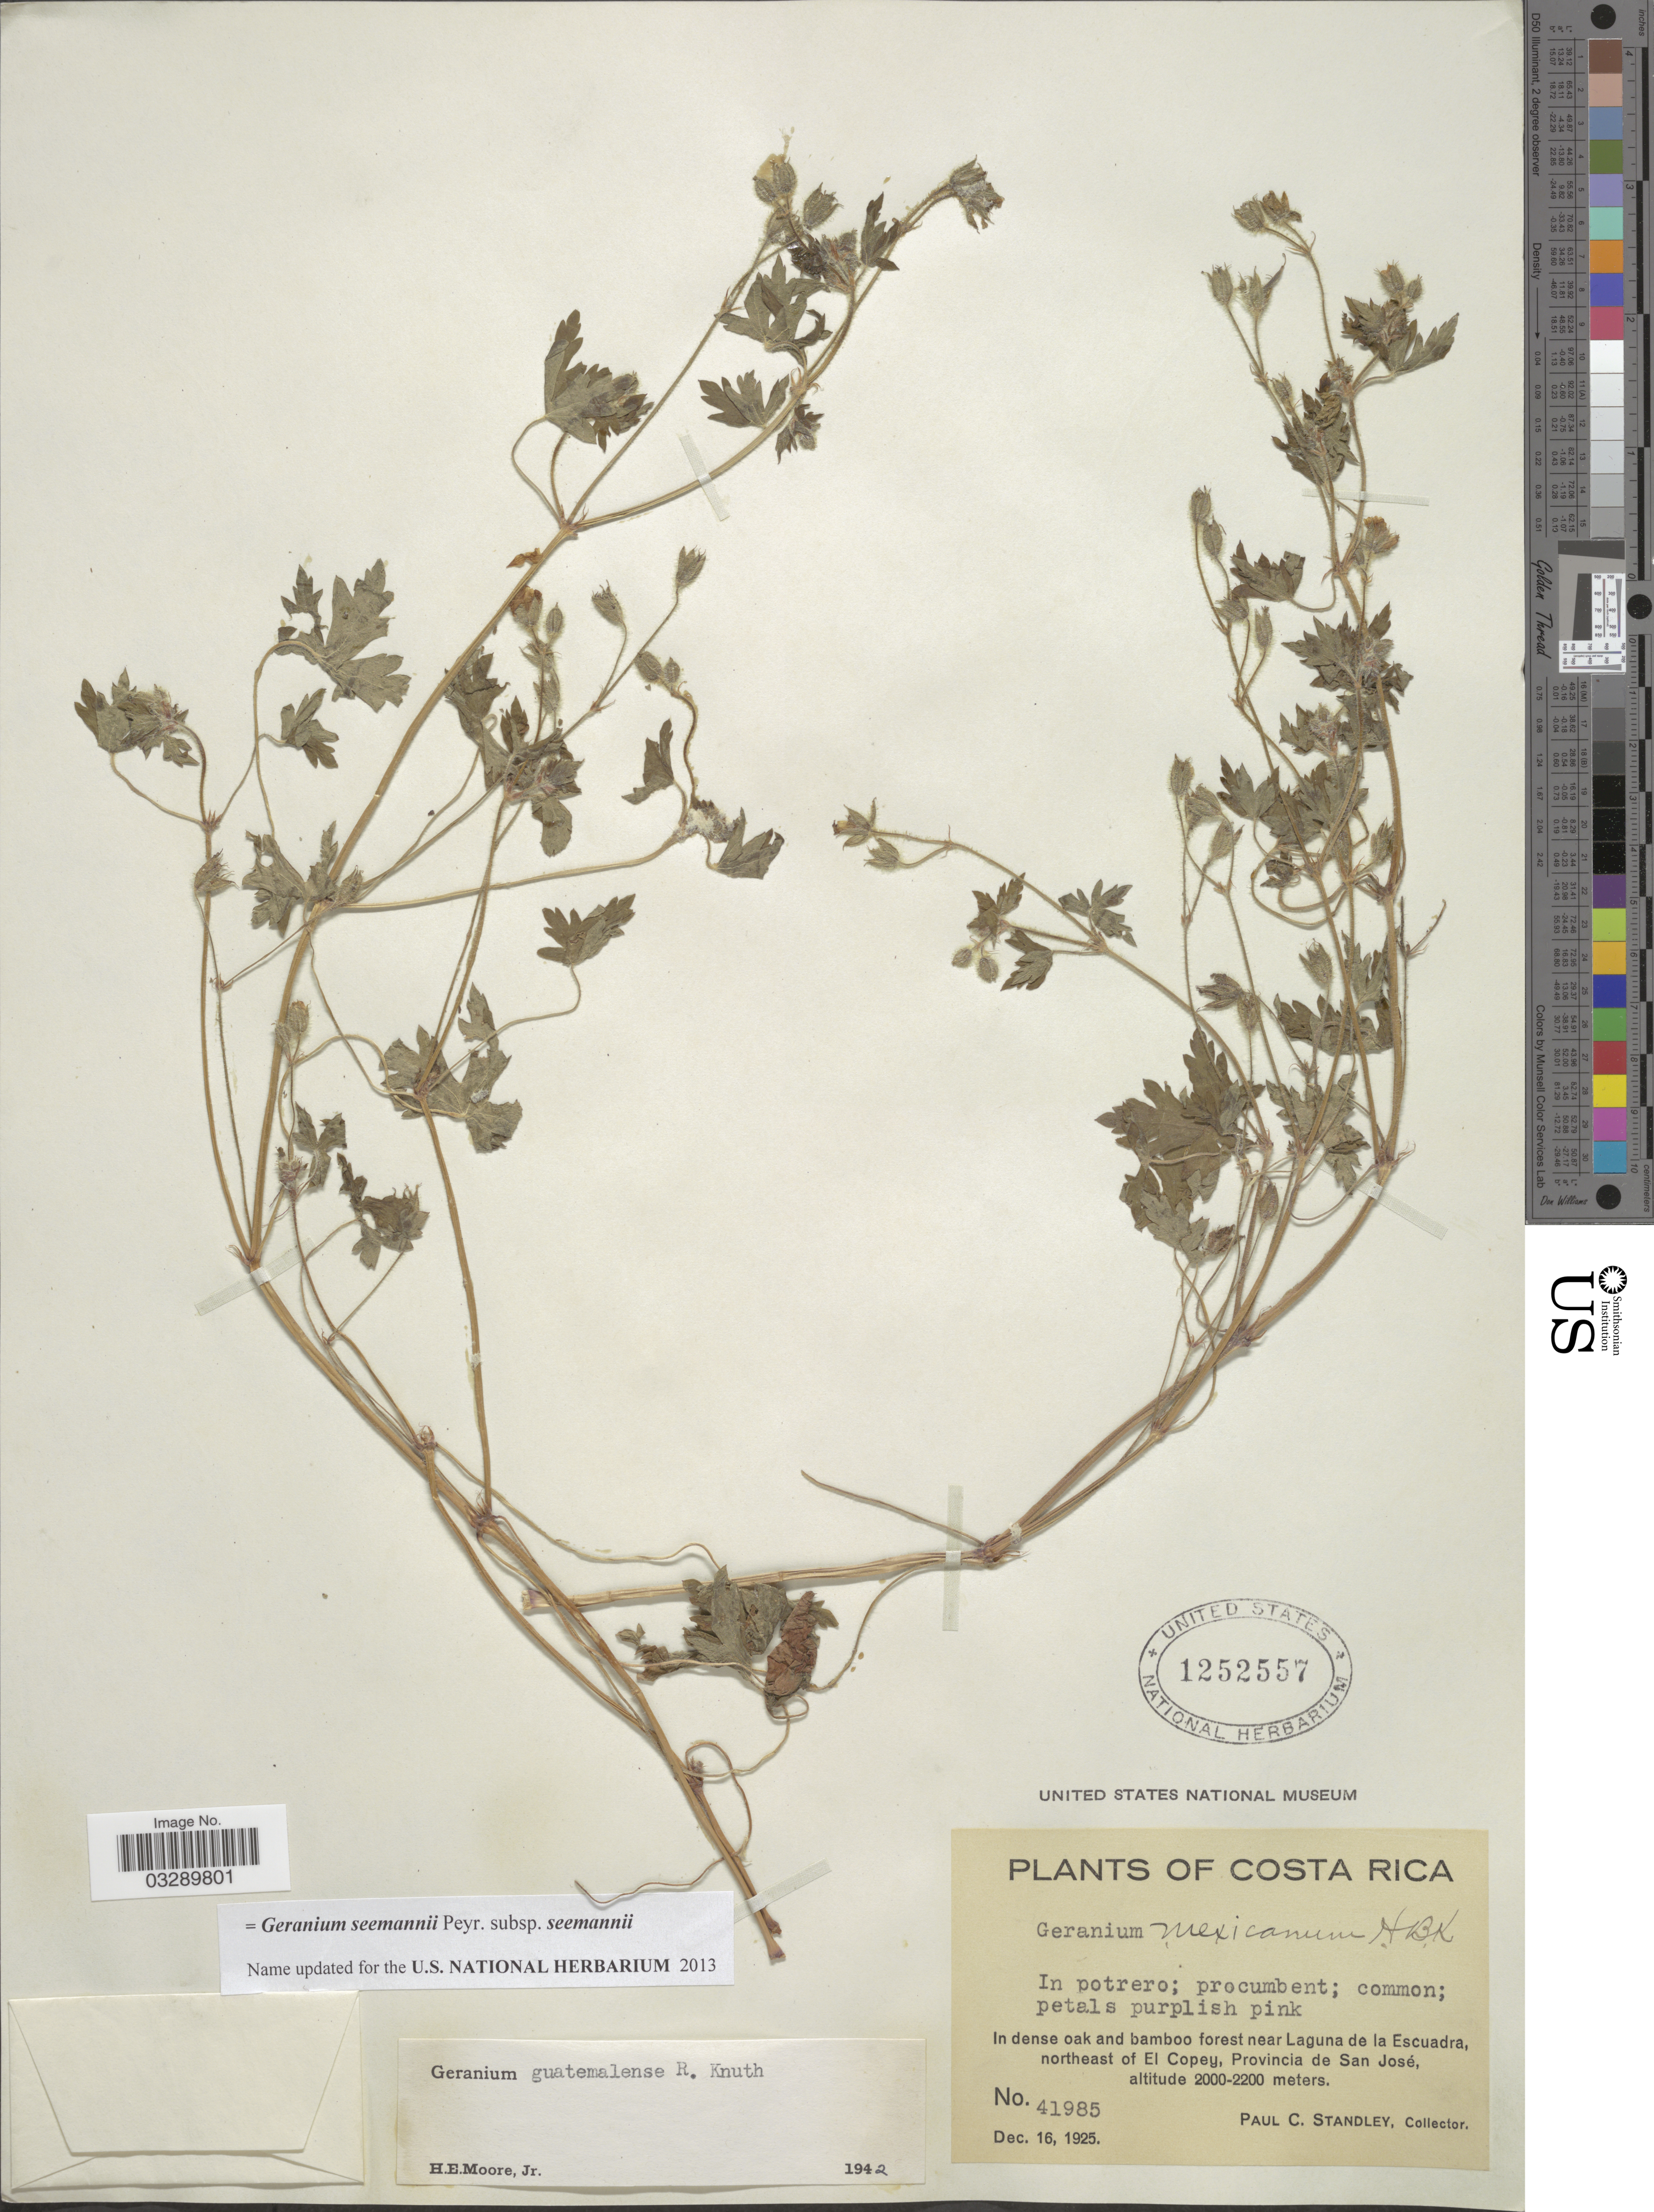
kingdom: Plantae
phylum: Tracheophyta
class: Magnoliopsida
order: Geraniales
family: Geraniaceae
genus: Geranium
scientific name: Geranium seemannii subsp. seemannii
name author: Peyr.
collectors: P. C. Standley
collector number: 41985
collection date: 1925-12-16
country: Costa Rica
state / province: San José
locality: In dense oak and bamboor forest near Laguna de la Escuadra, northeast of El Copey.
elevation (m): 2000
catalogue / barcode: US 1252557